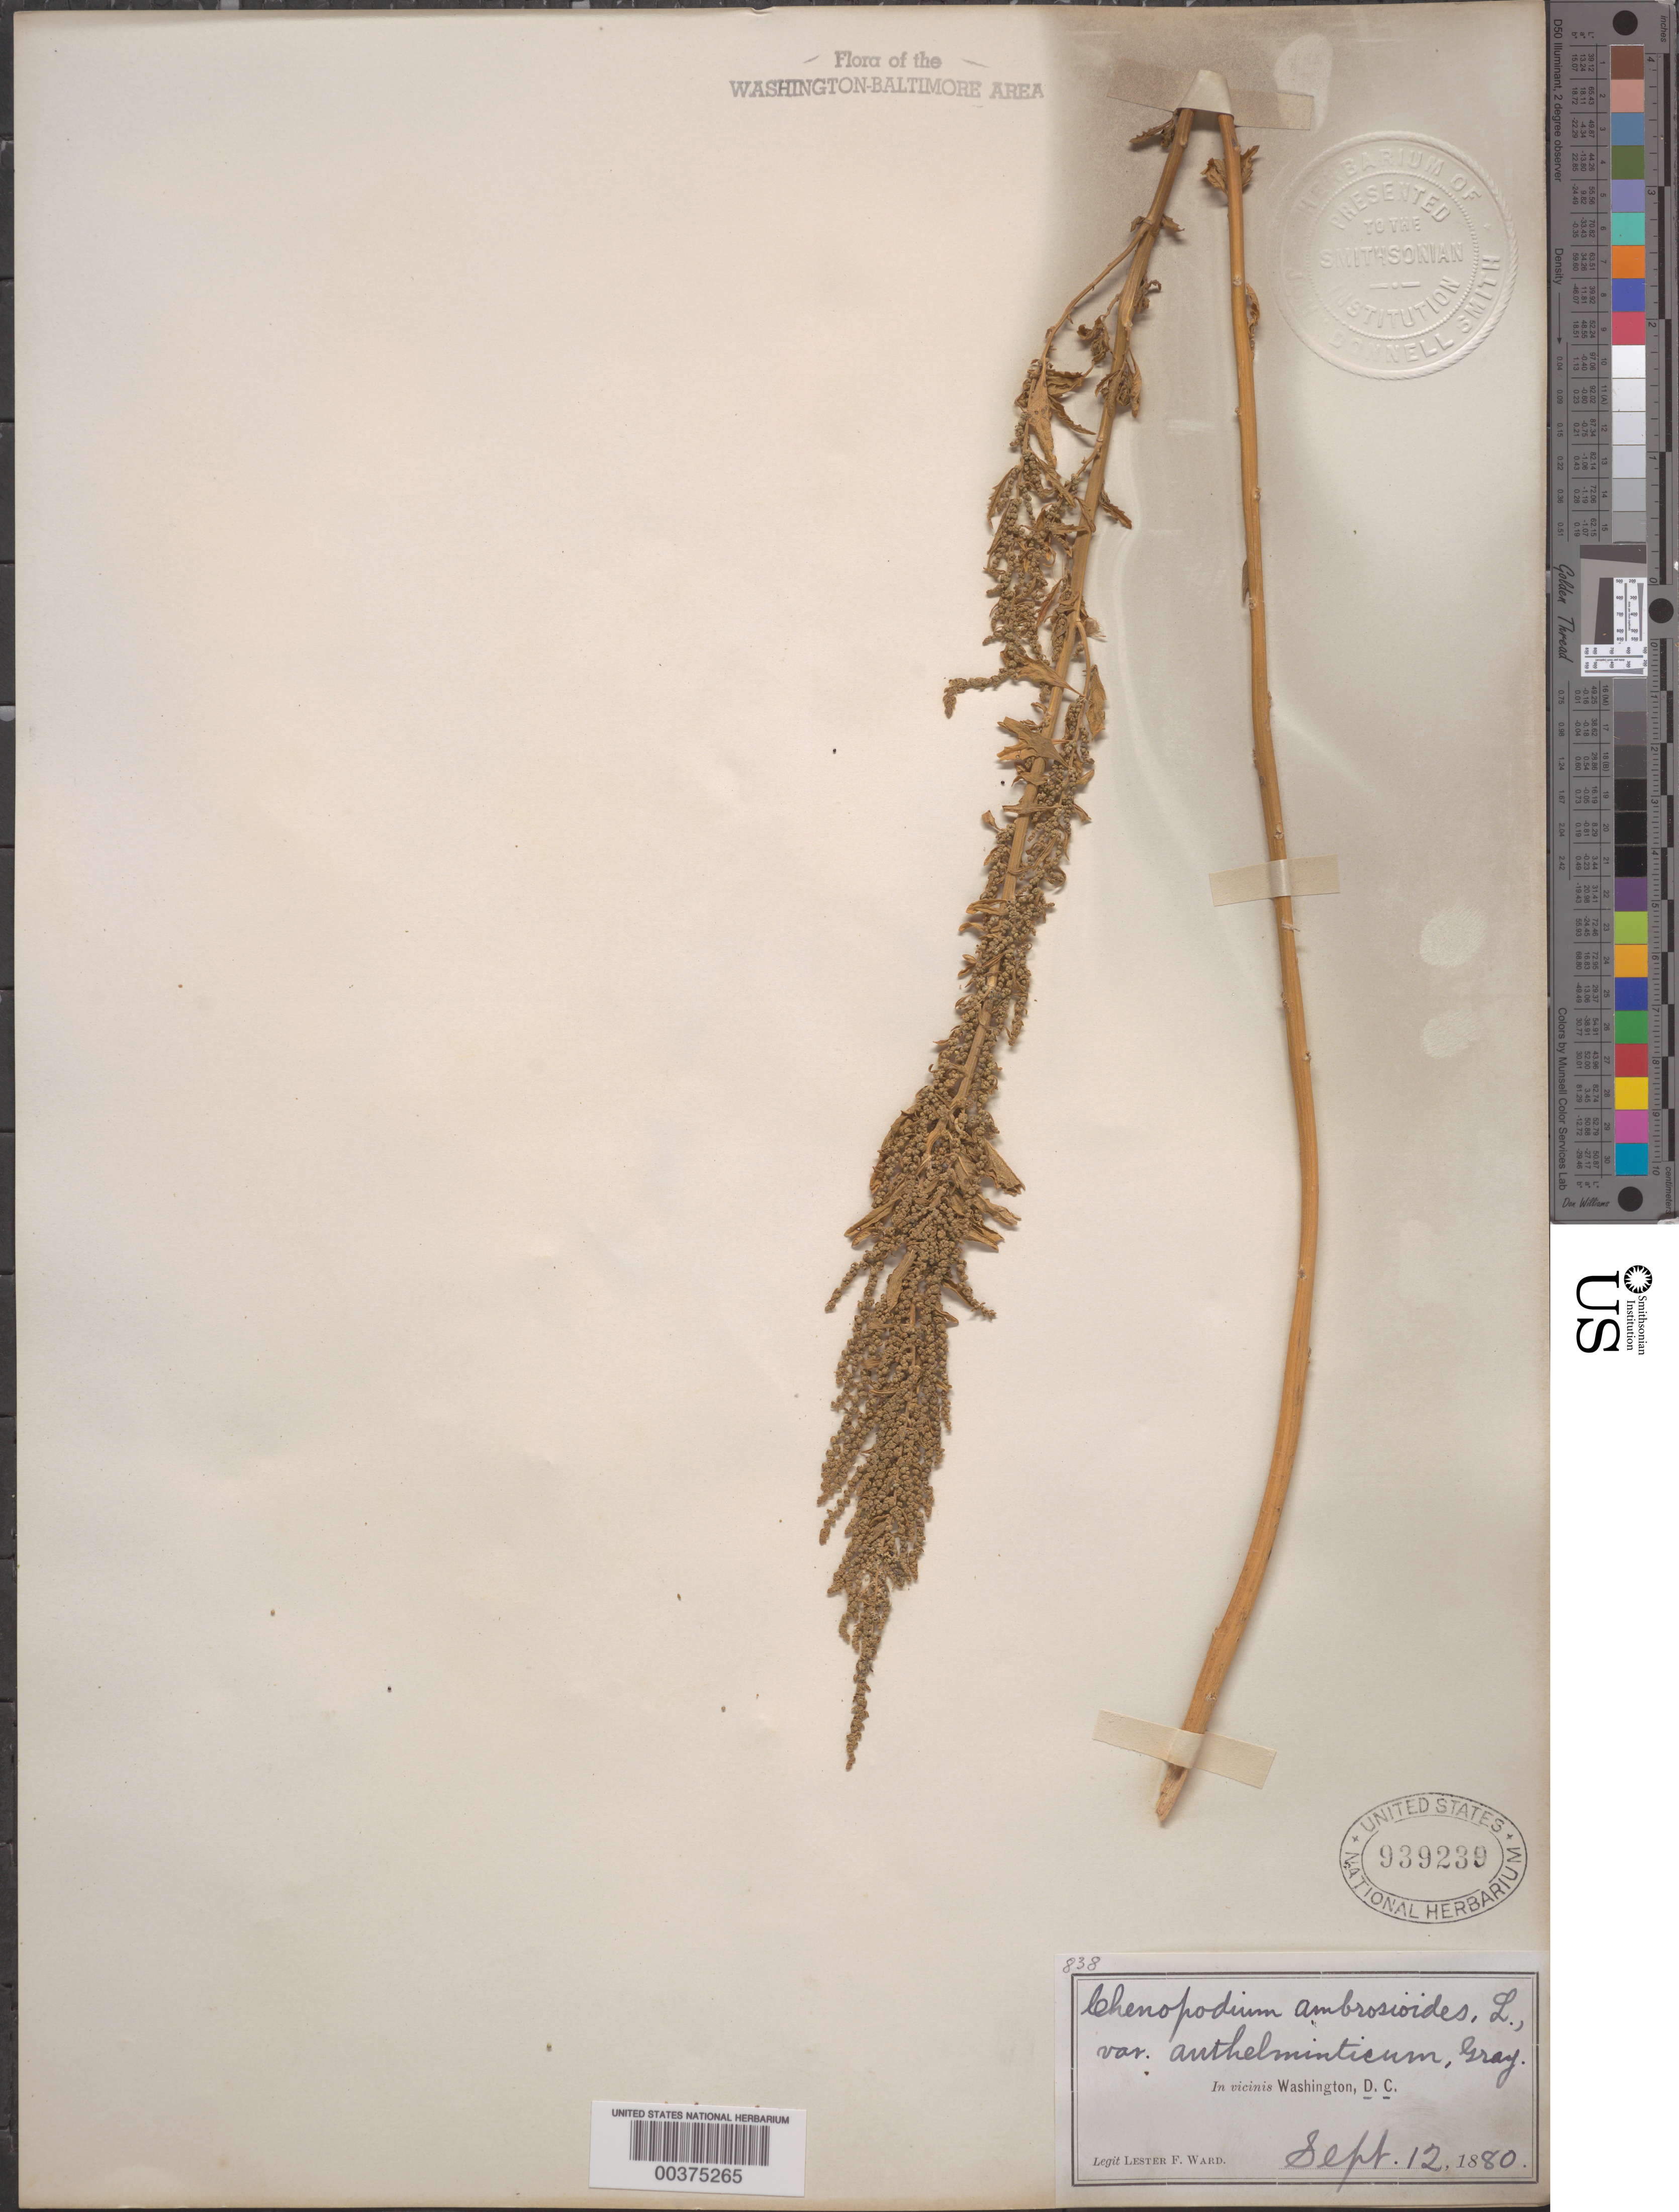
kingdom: Plantae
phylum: Tracheophyta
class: Magnoliopsida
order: Caryophyllales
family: Amaranthaceae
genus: Chenopodium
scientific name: Chenopodium ambrosioides var. anthelminticum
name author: (L.) A. Gray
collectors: L. F. Ward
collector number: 838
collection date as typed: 12 Sep 1880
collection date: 1880-09-12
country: United States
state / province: District of Columbia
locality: Washington DC Area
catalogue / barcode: US 939239